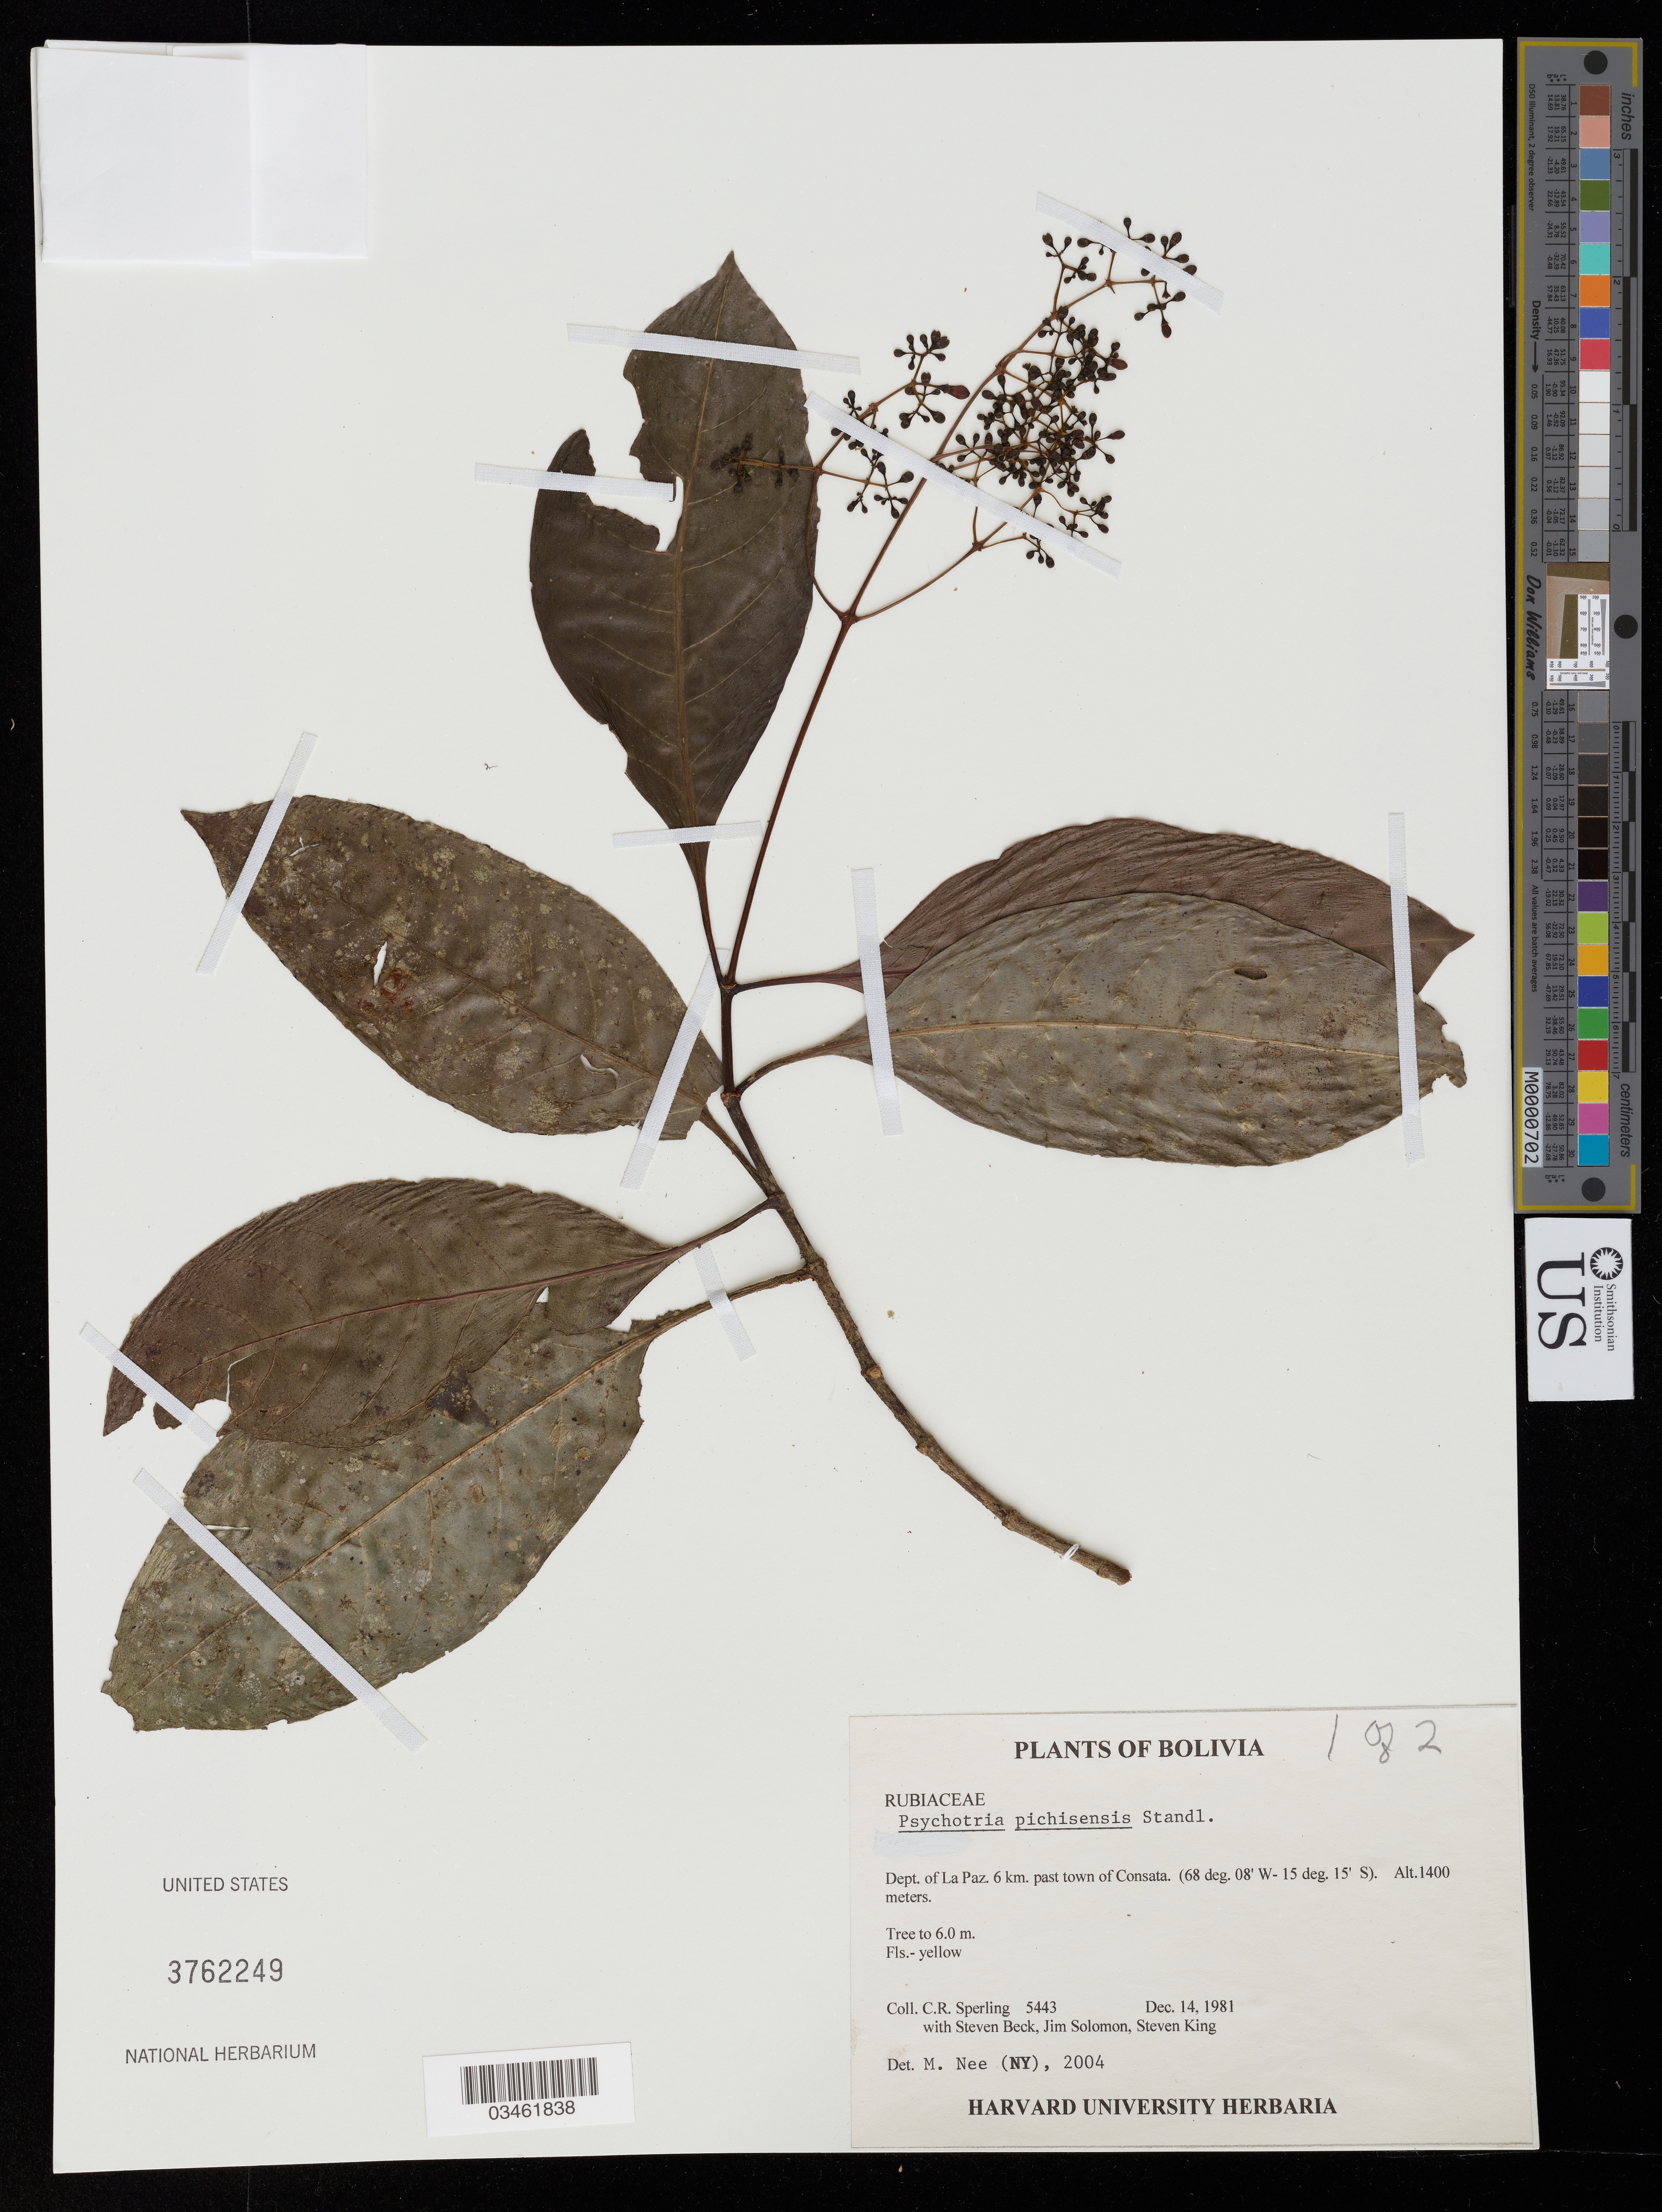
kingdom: Plantae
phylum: Tracheophyta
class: Magnoliopsida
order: Gentianales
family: Rubiaceae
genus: Psychotria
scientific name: Psychotria pichisensis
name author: Standl.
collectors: C. R. Sperling, S. Beck, J. C. Solomon & S. R. King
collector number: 5443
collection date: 1981-12-14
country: Bolivia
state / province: La Paz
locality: Dept. of La Paz. 6 km. past town of Consata.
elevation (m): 1400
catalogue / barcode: US 3762249